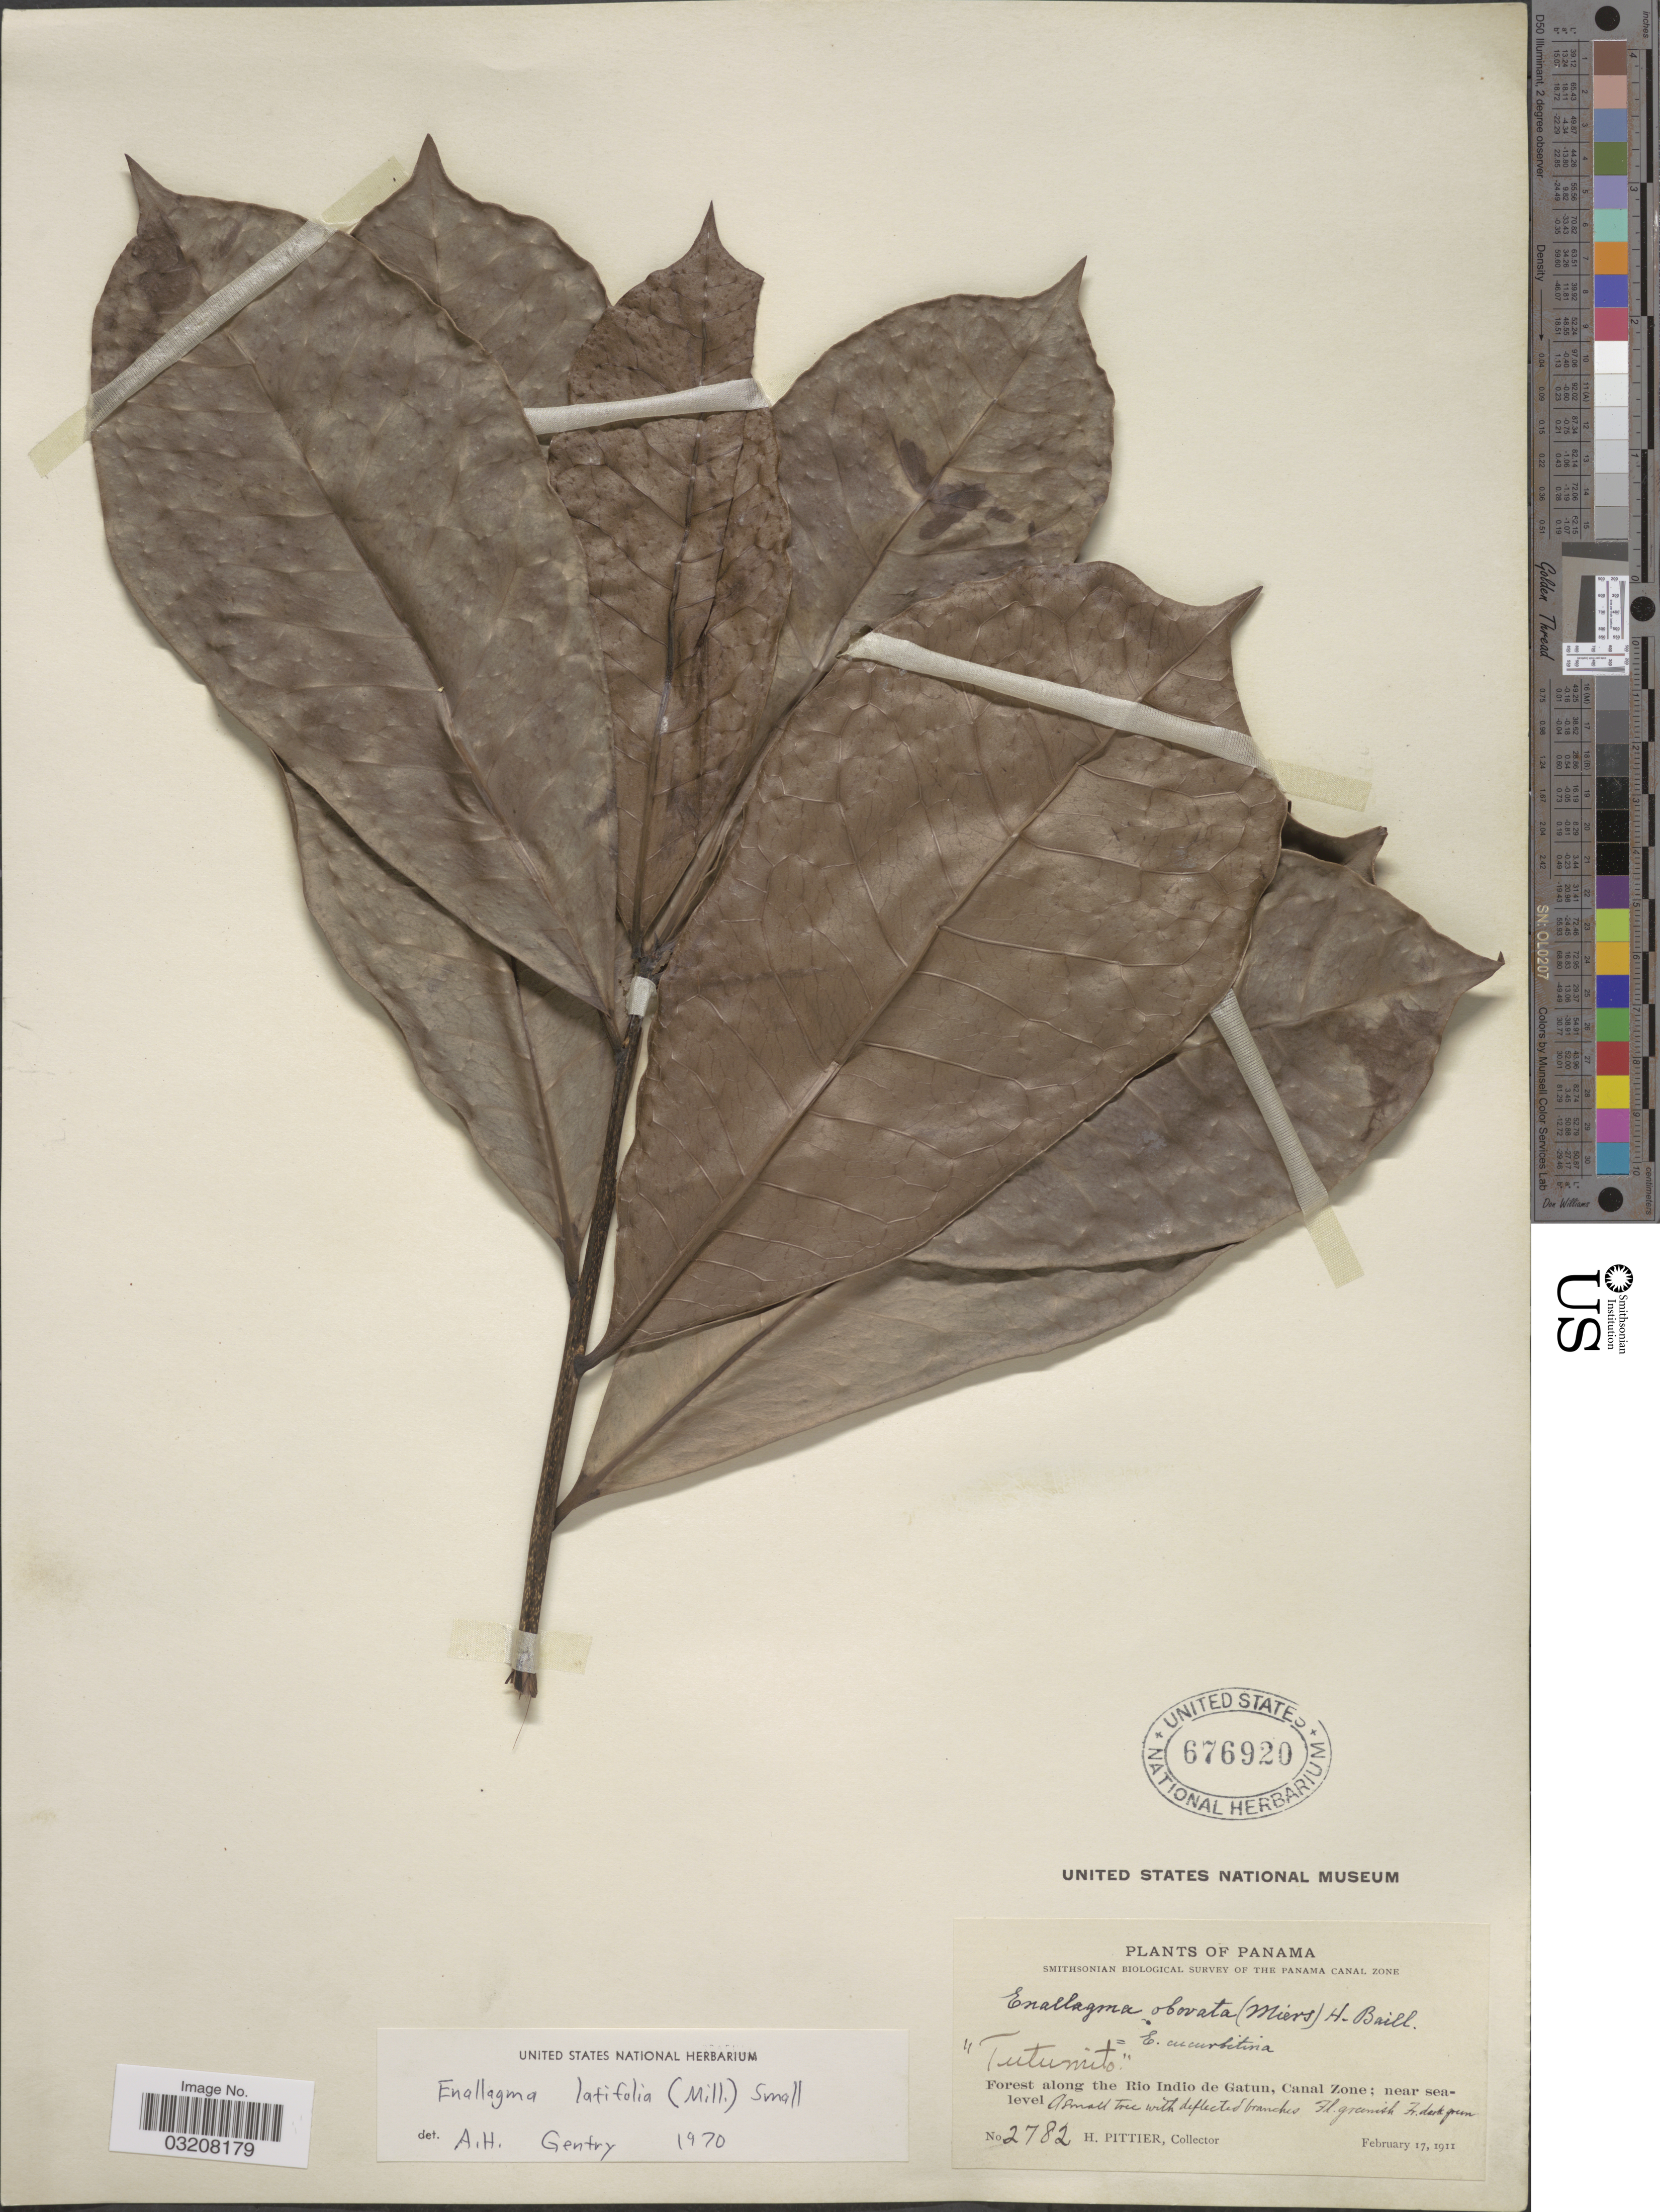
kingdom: Plantae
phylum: Tracheophyta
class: Magnoliopsida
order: Lamiales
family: Bignoniaceae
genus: Amphitecna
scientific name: Amphitecna latifolia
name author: (Mill.) A.H. Gentry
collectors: H. F. Pittier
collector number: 2782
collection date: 1911-02-17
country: Panama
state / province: Colón / Panamá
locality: The Panama Canal Zone. Forest along the Rio Indio de Gatun, Canal Zone.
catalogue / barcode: US 676920